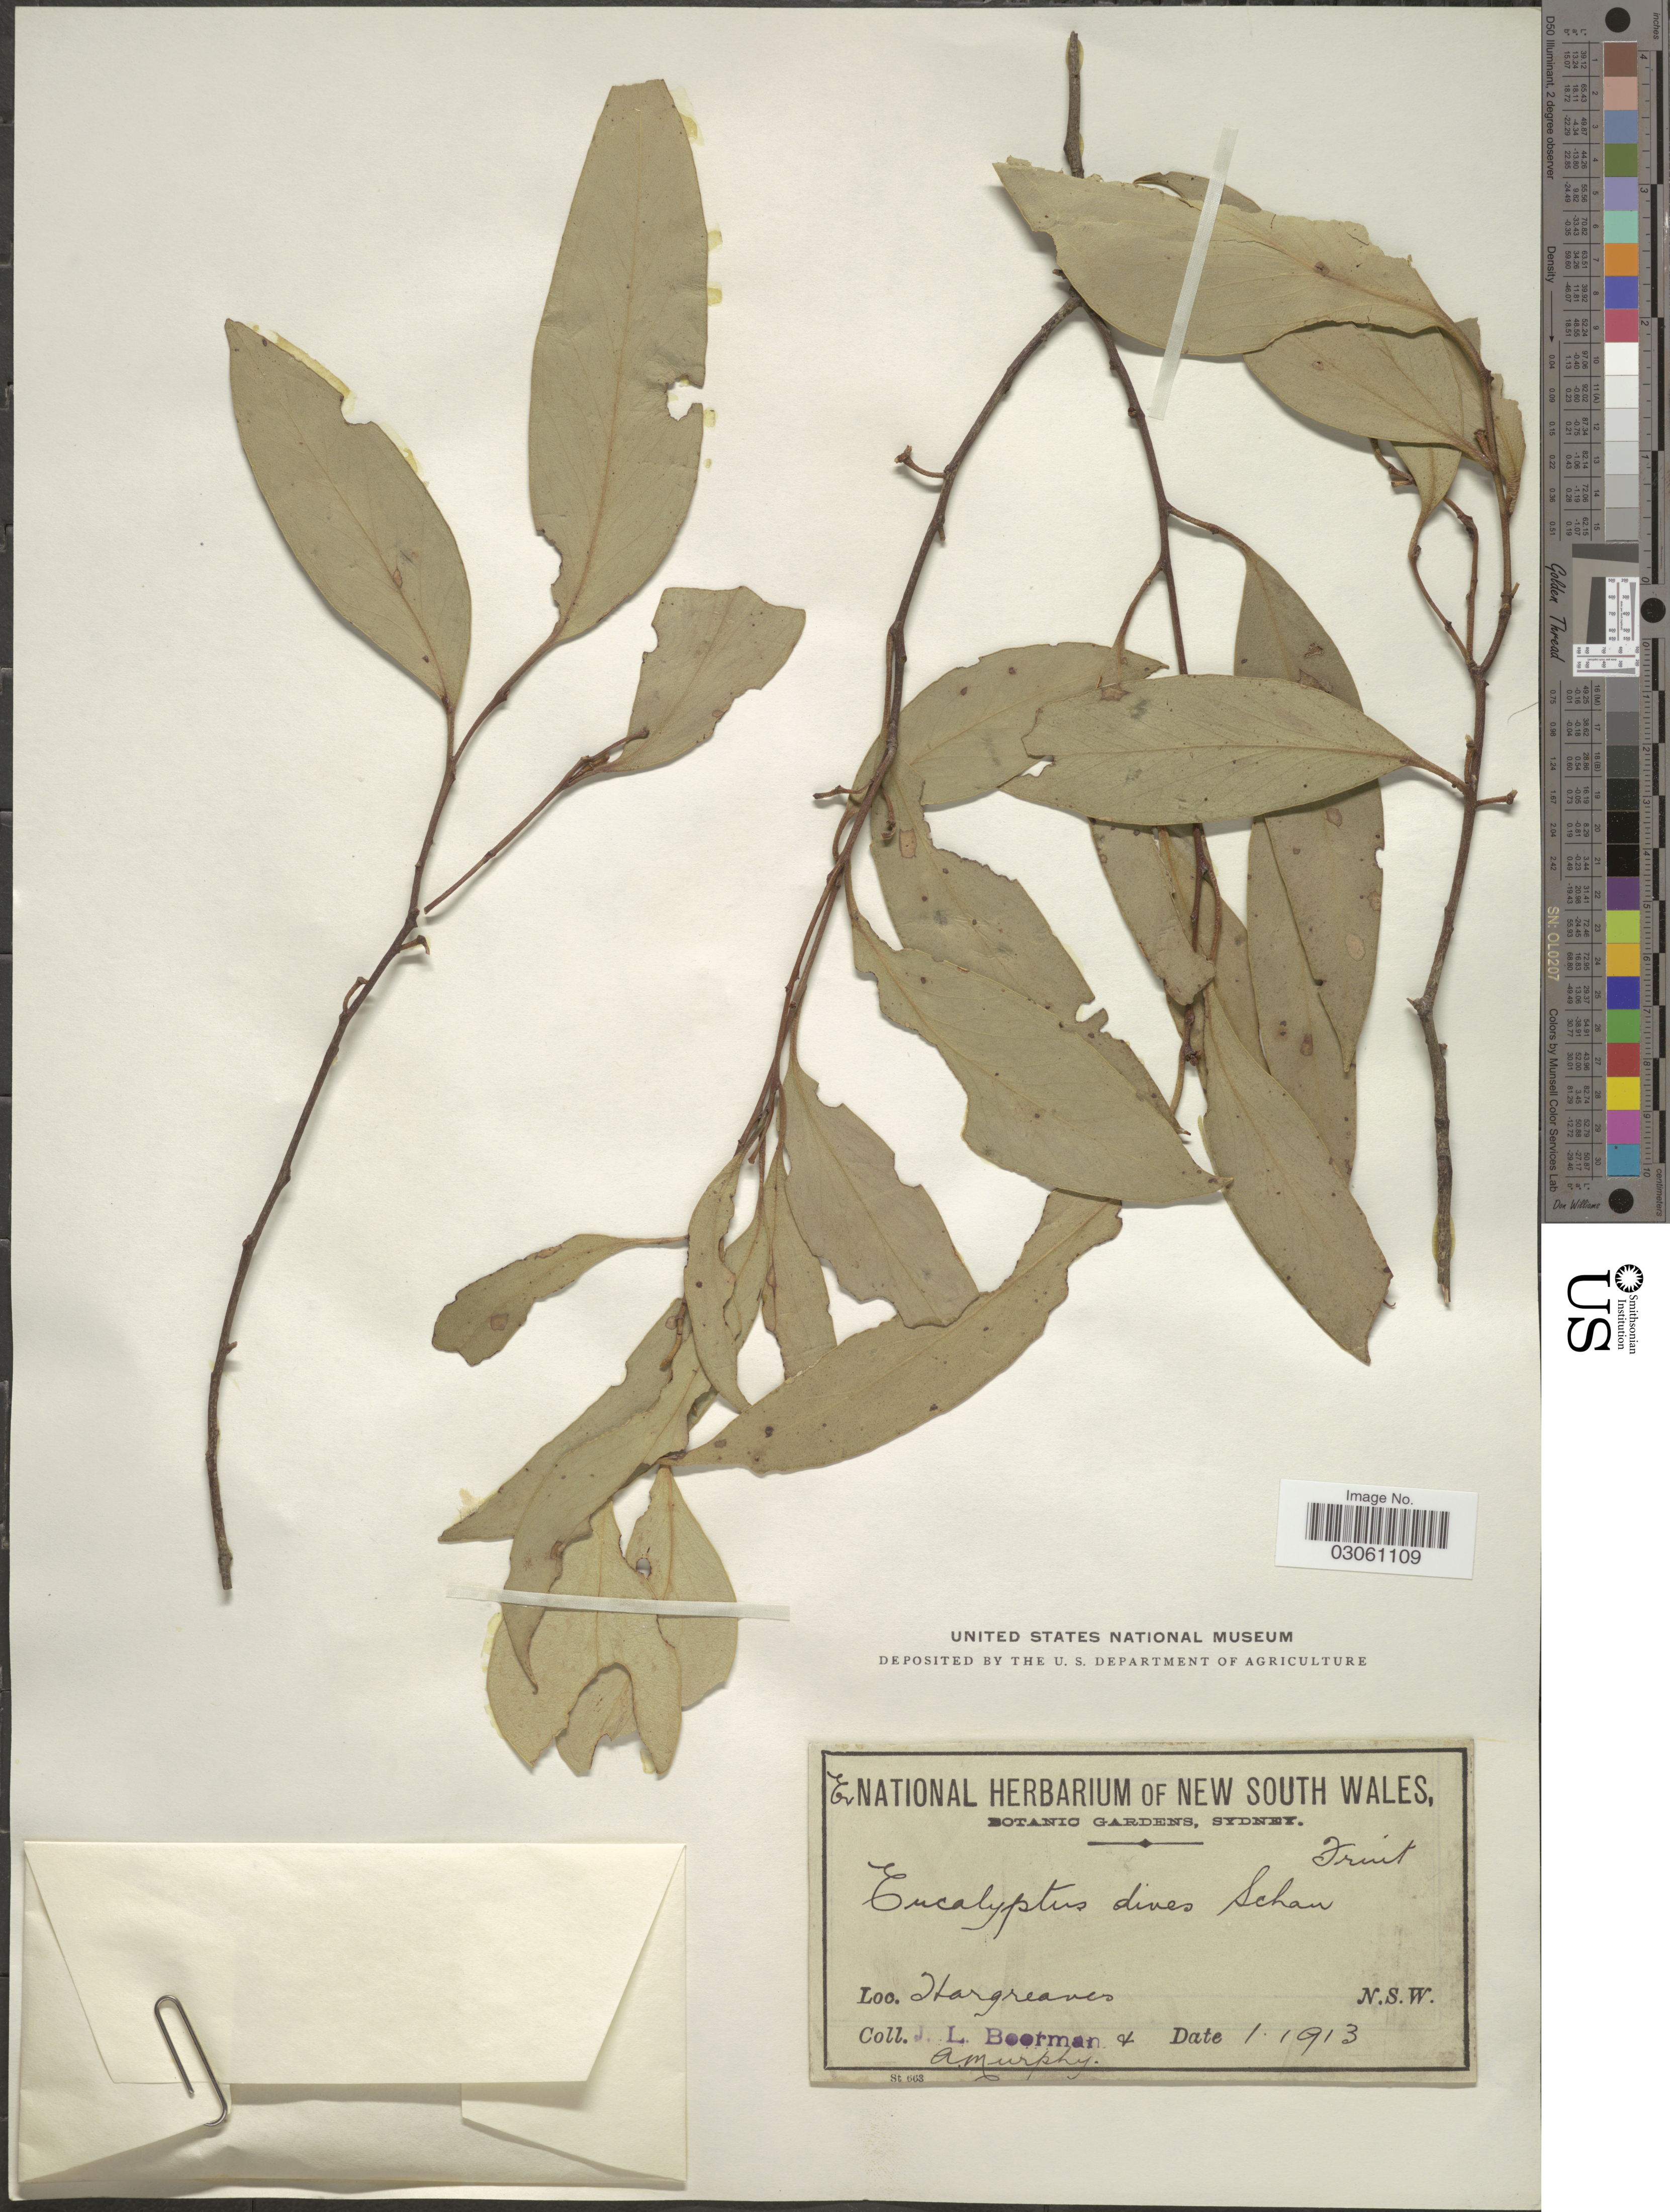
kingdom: Plantae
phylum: Tracheophyta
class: Magnoliopsida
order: Myrtales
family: Myrtaceae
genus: Eucalyptus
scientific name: Eucalyptus dives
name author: Schauer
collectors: J. Boorman & A. Murphy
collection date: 1913-01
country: Australia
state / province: New South Wales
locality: Hargreaves.